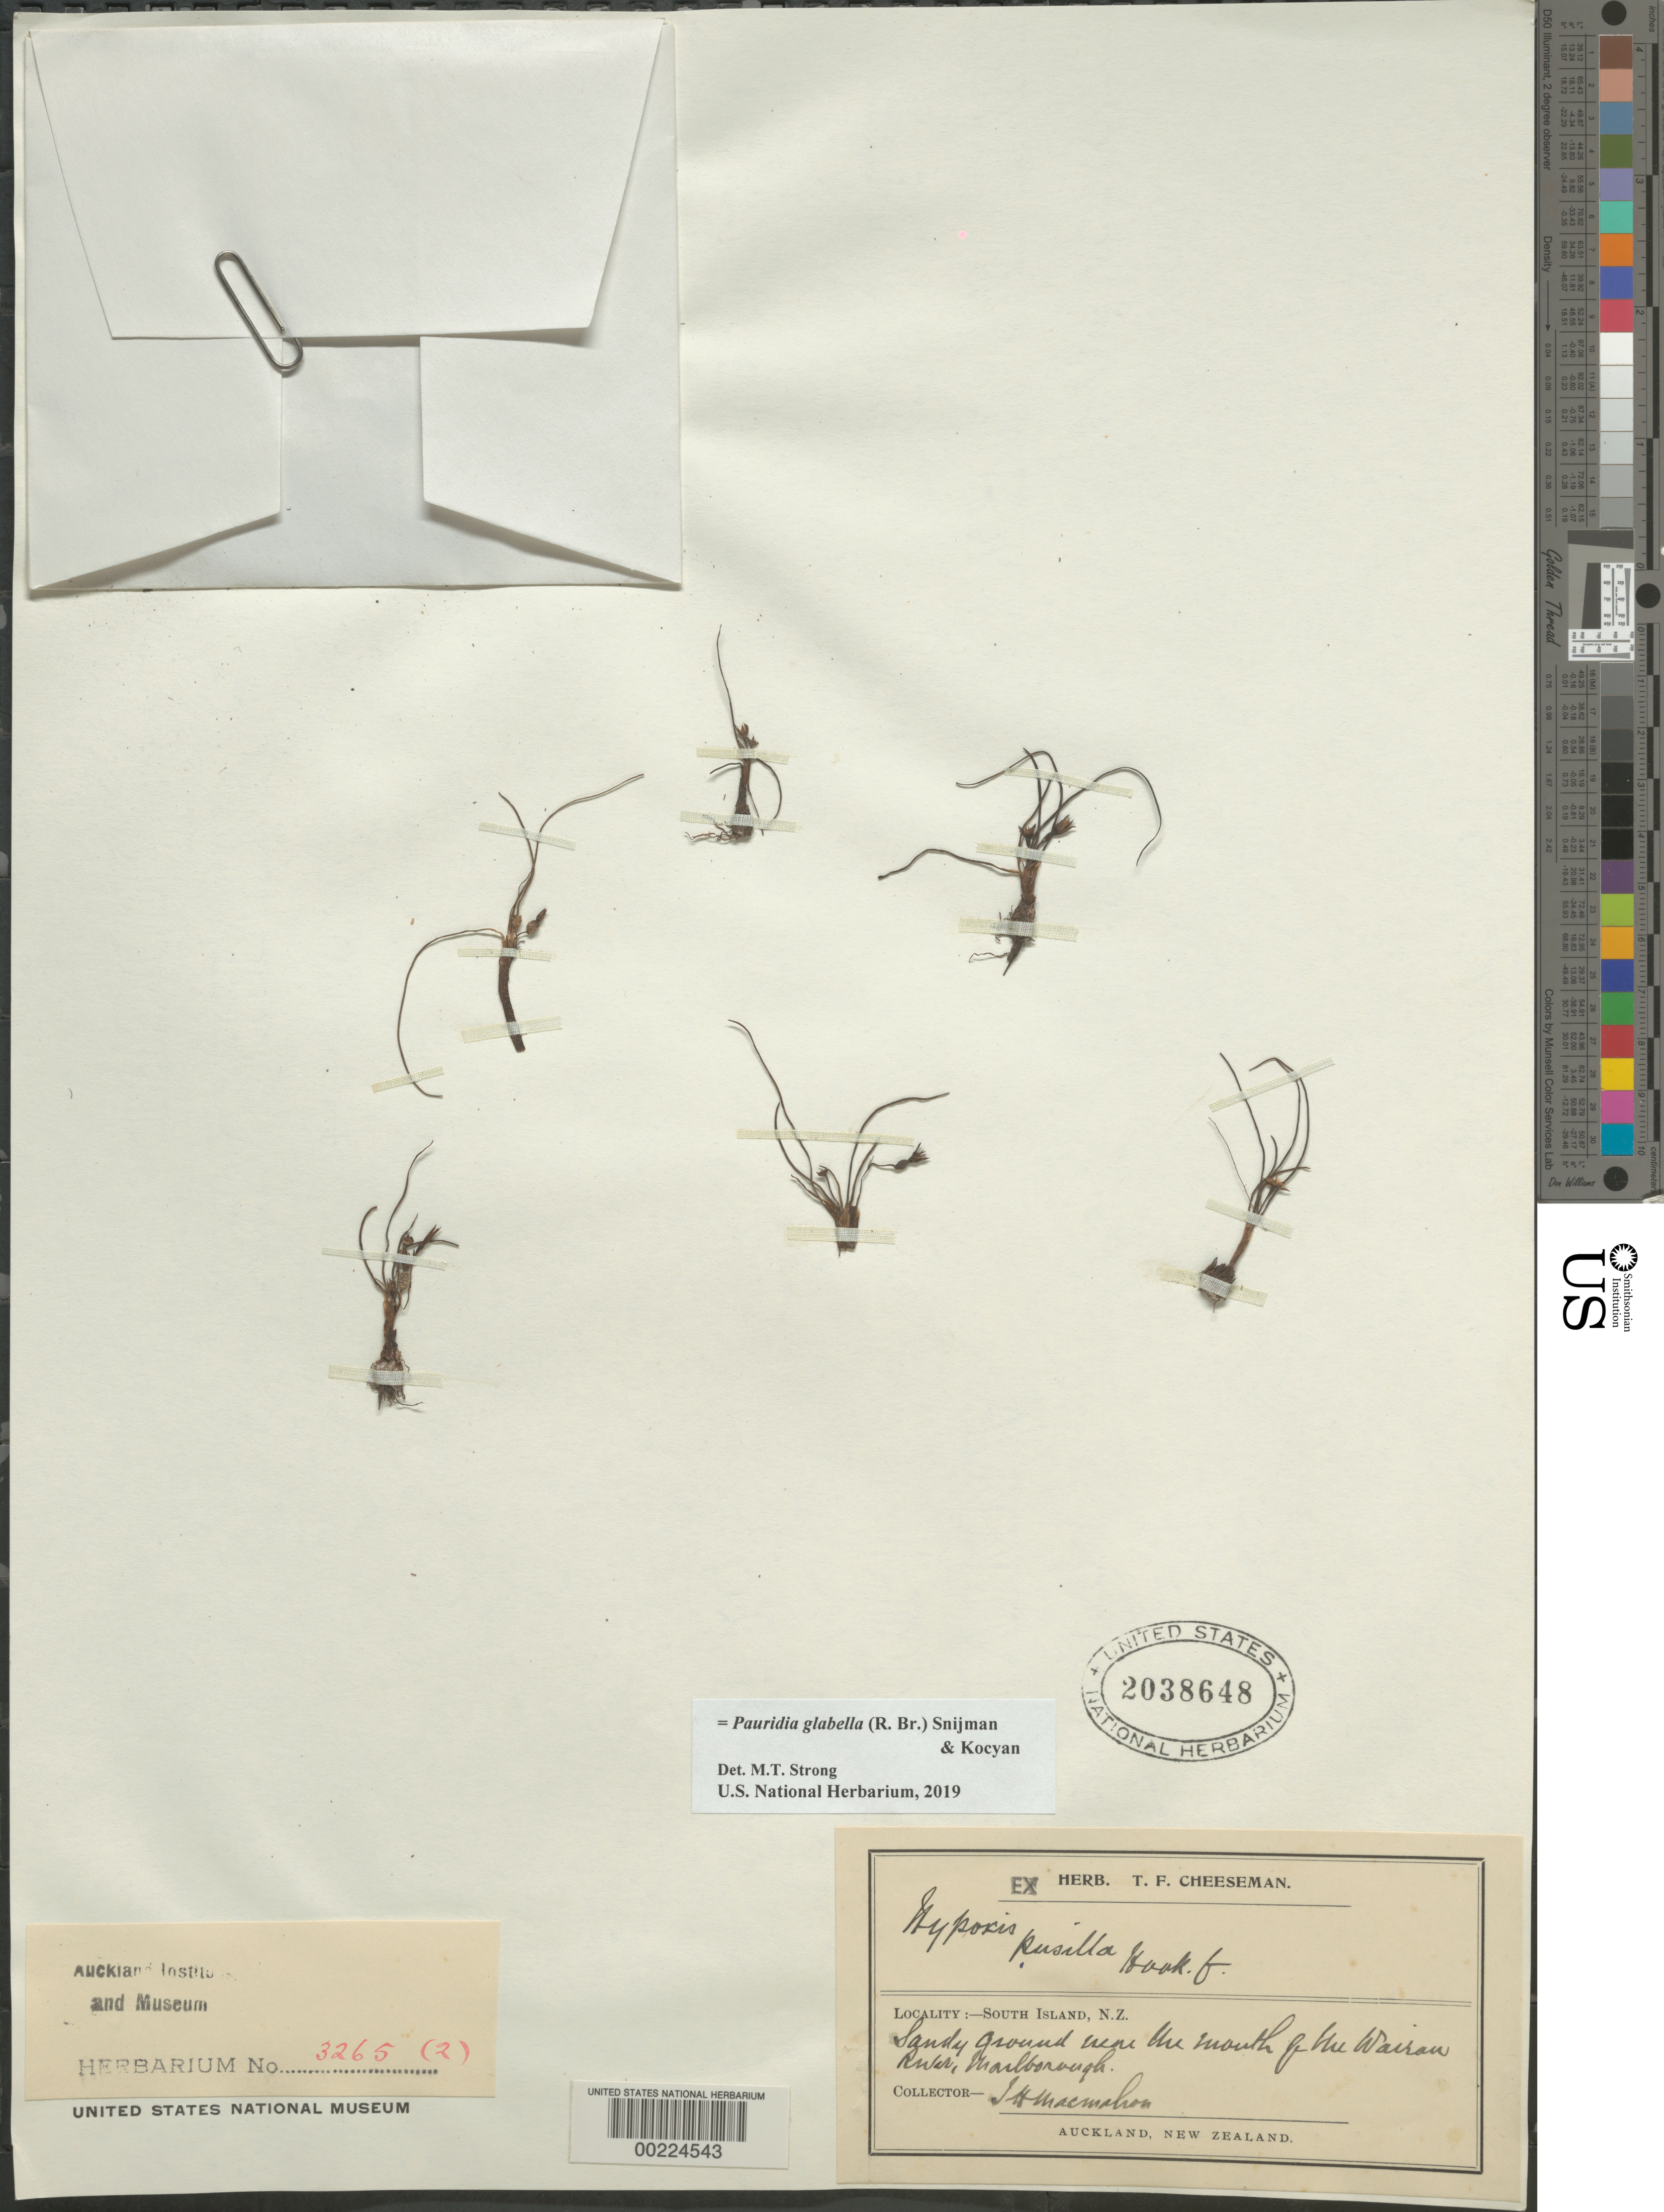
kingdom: Plantae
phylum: Tracheophyta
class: Liliopsida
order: Asparagales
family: Hypoxidaceae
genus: Pauridia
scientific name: Pauridia glabella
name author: (R. Br.) Snijman & Kocyan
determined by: Strong, Mark T., (BOT), Smithsonian Institution - National Museum of Natural History (UNITED STATES)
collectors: J. Macmahon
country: New Zealand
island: South Island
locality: Near the mouth of the wairan river, marlborough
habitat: Sandy ground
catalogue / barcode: US 2038648